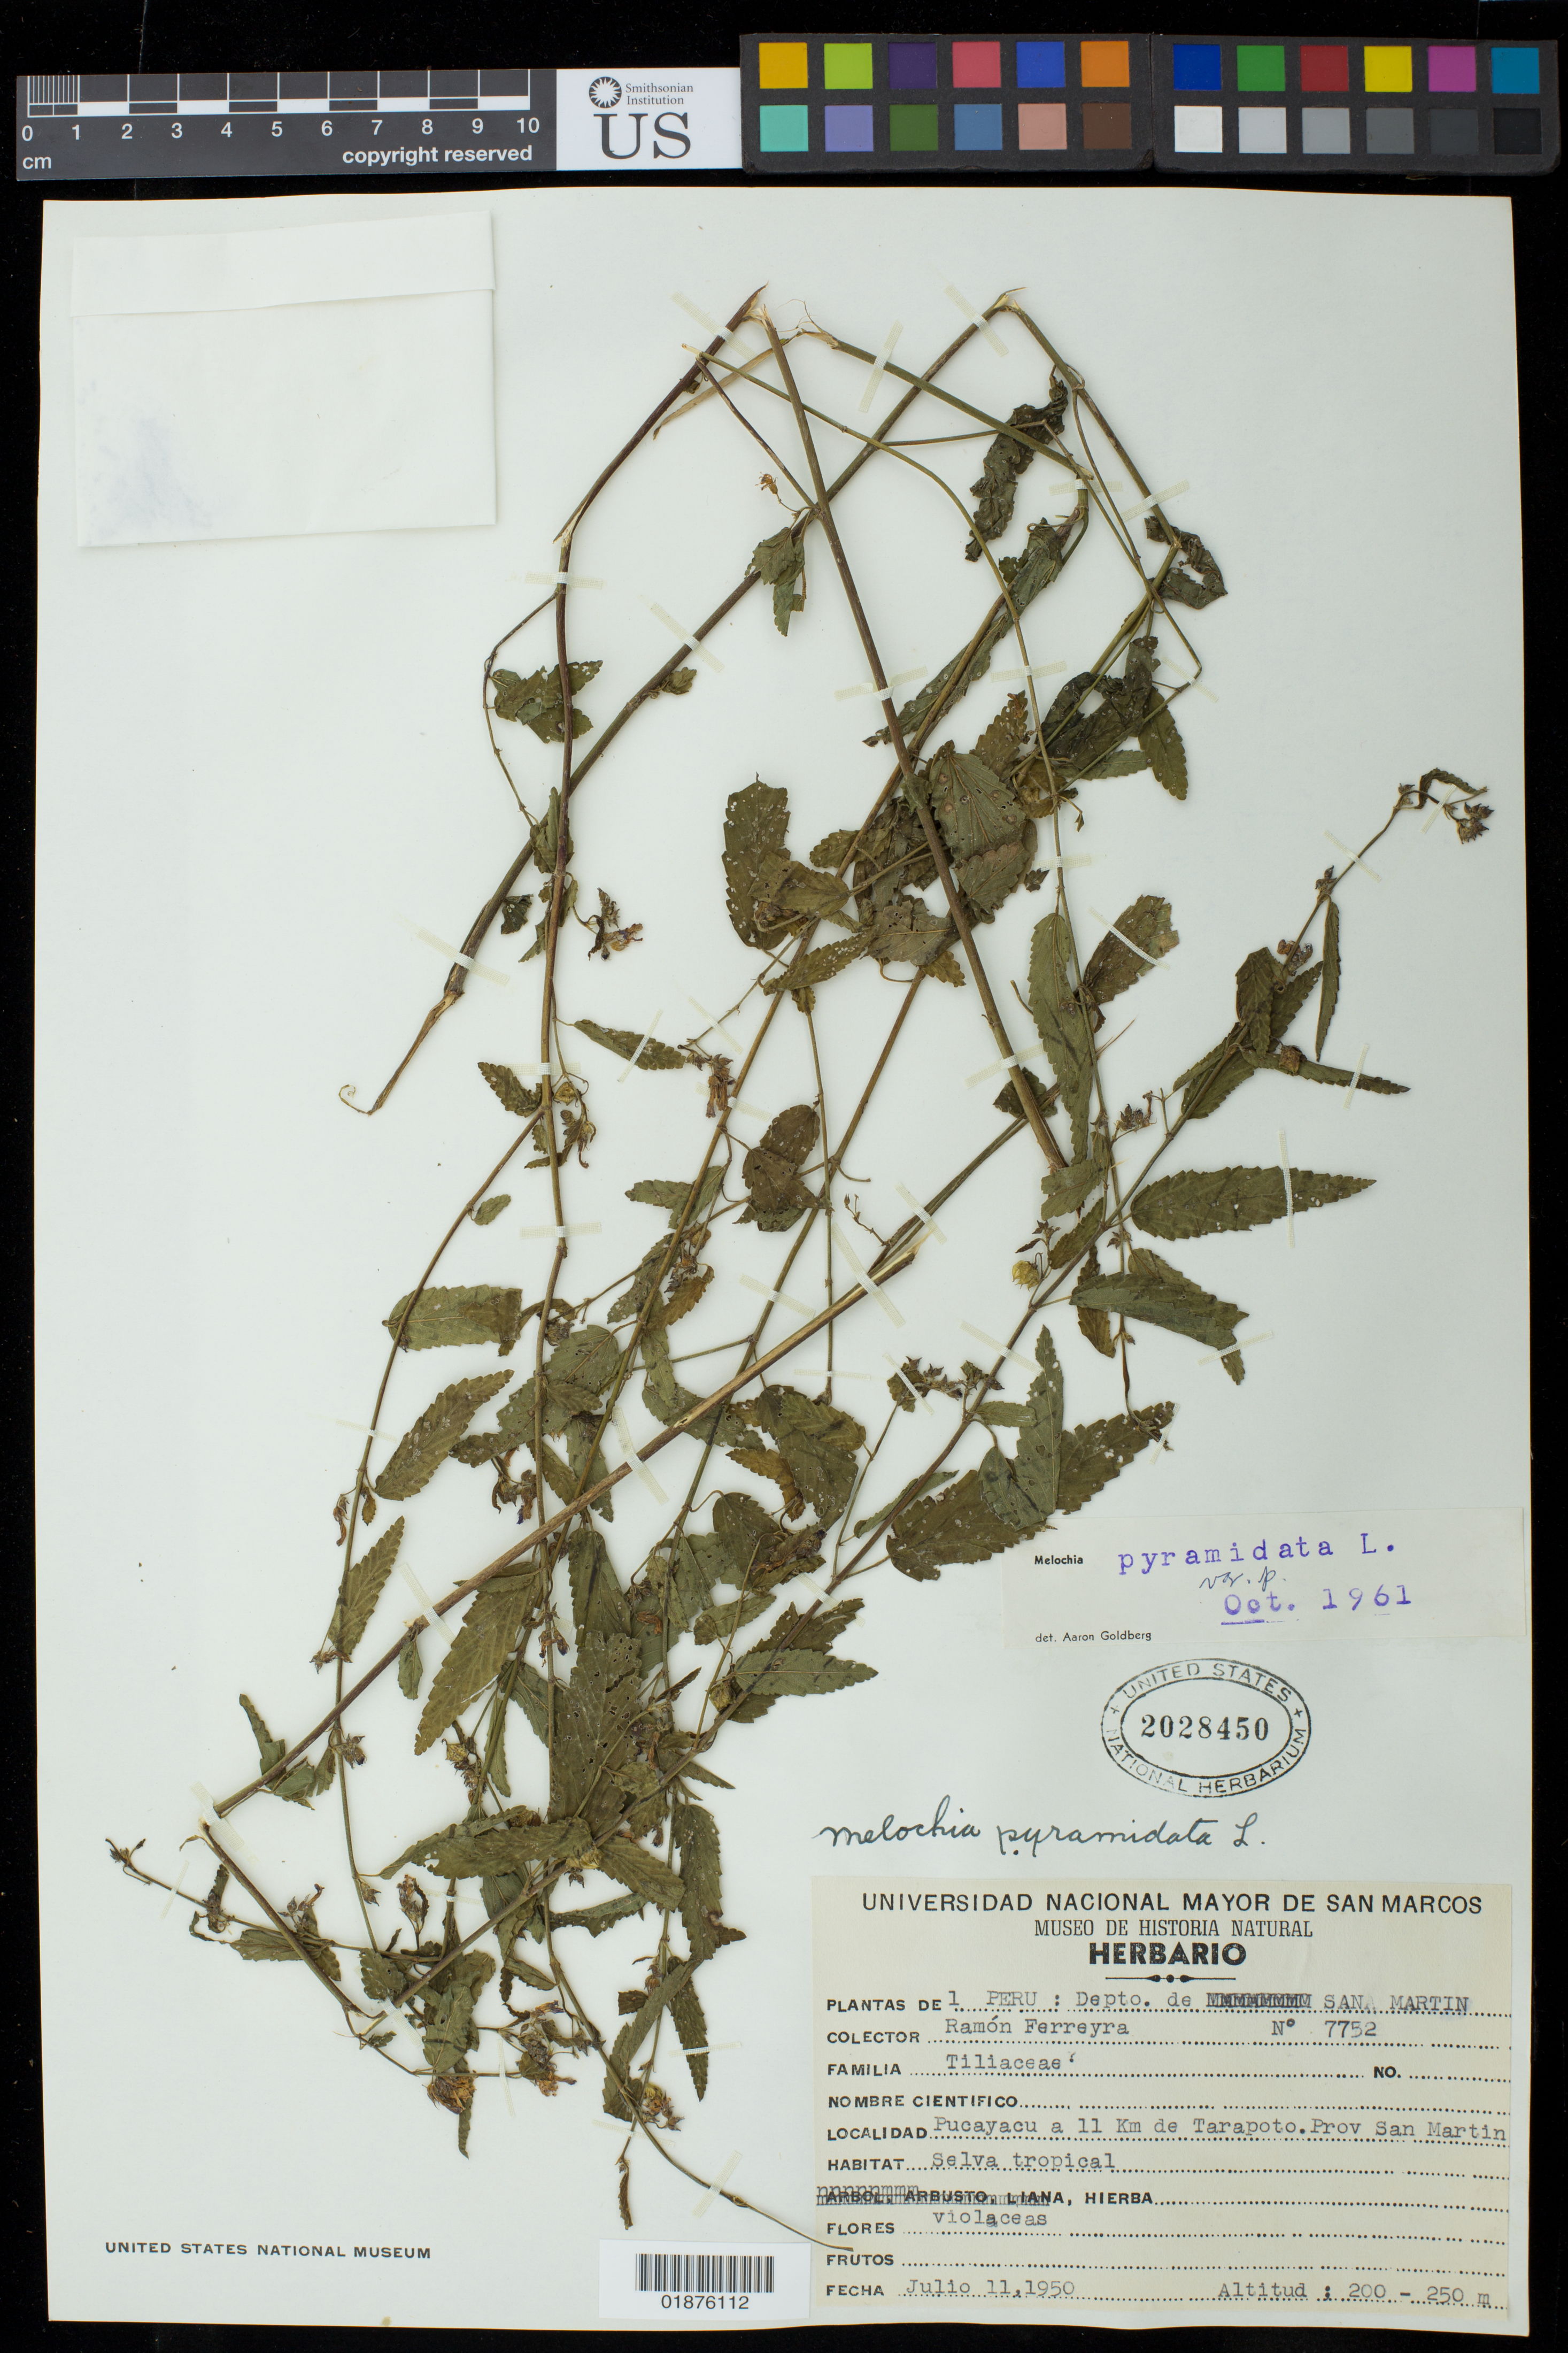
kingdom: Plantae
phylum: Tracheophyta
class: Magnoliopsida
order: Malvales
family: Malvaceae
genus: Melochia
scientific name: Melochia pyramidata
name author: L.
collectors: R. A. Ferreyra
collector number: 7752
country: Peru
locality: Depto. de San Martin. Pucayacu a 11km de Tarapoto. Prov. San Martin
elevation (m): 200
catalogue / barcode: US 2028450